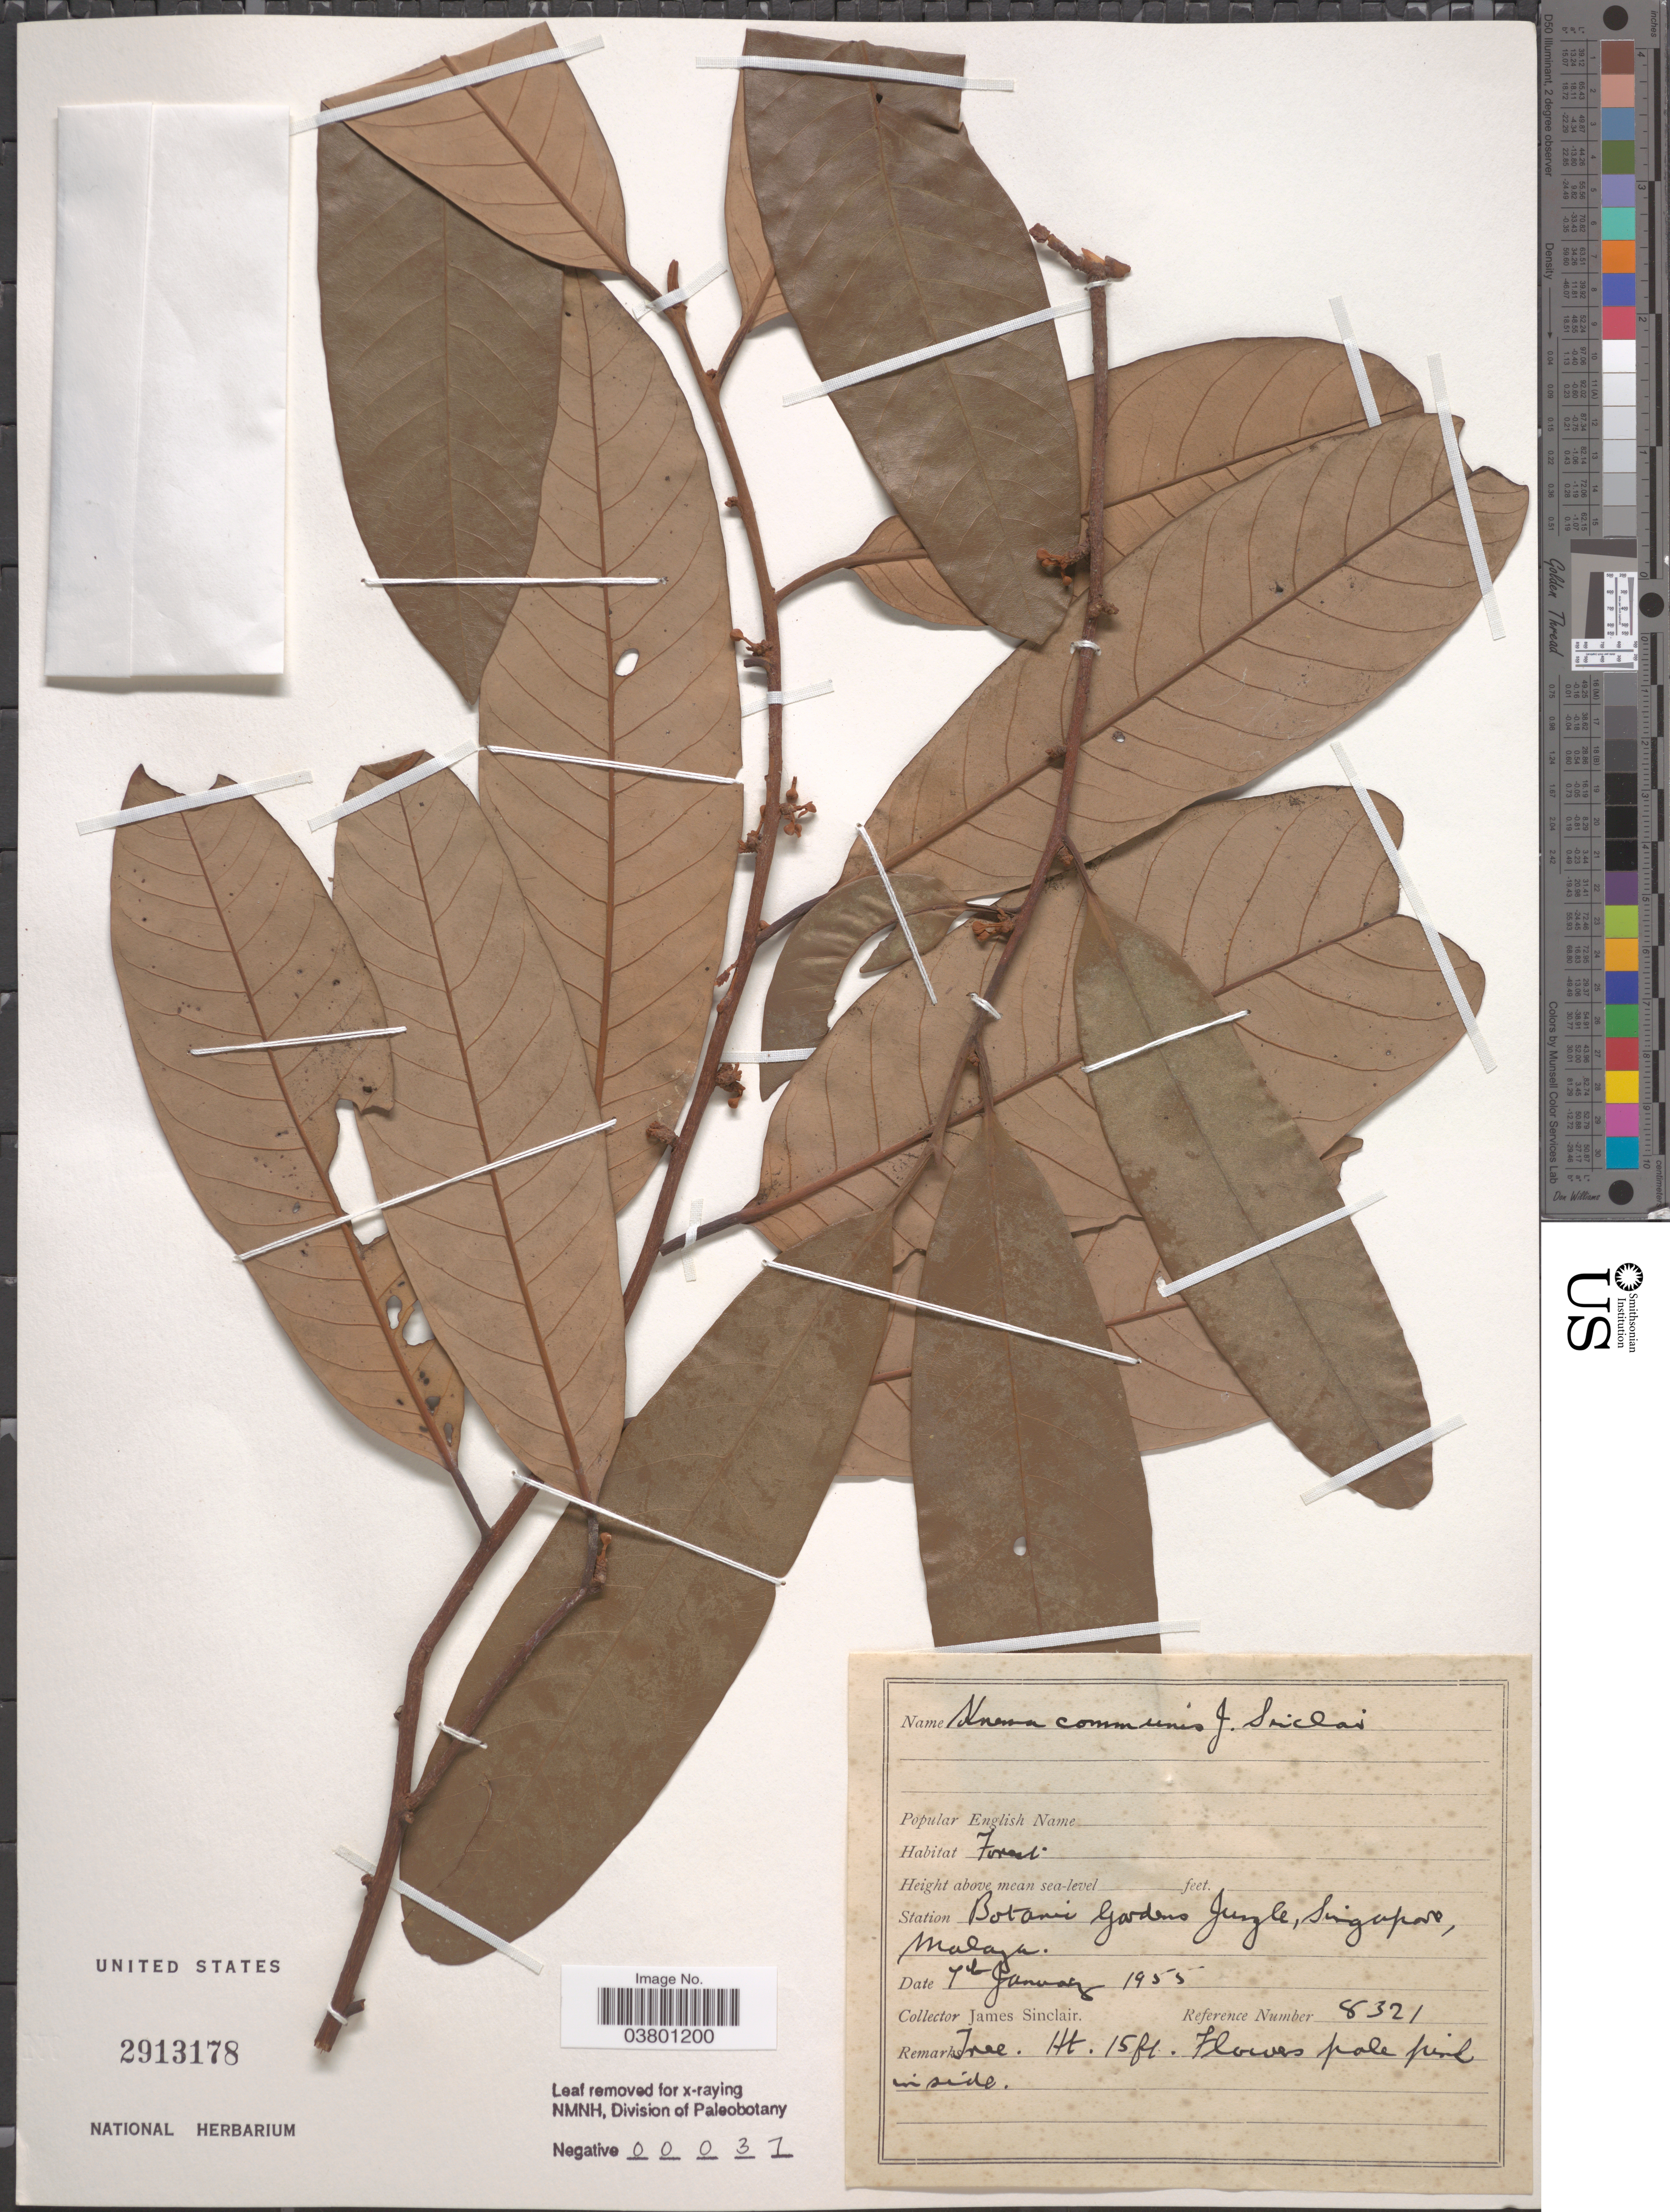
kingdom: Plantae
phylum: Tracheophyta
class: Magnoliopsida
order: Magnoliales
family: Myristicaceae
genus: Knema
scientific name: Knema communis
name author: J. Sinclair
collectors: J. Sinclair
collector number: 8321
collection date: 1955-01-07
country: Singapore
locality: Station Botanic Gardens Jungle, Malaya.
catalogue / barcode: US 2913178